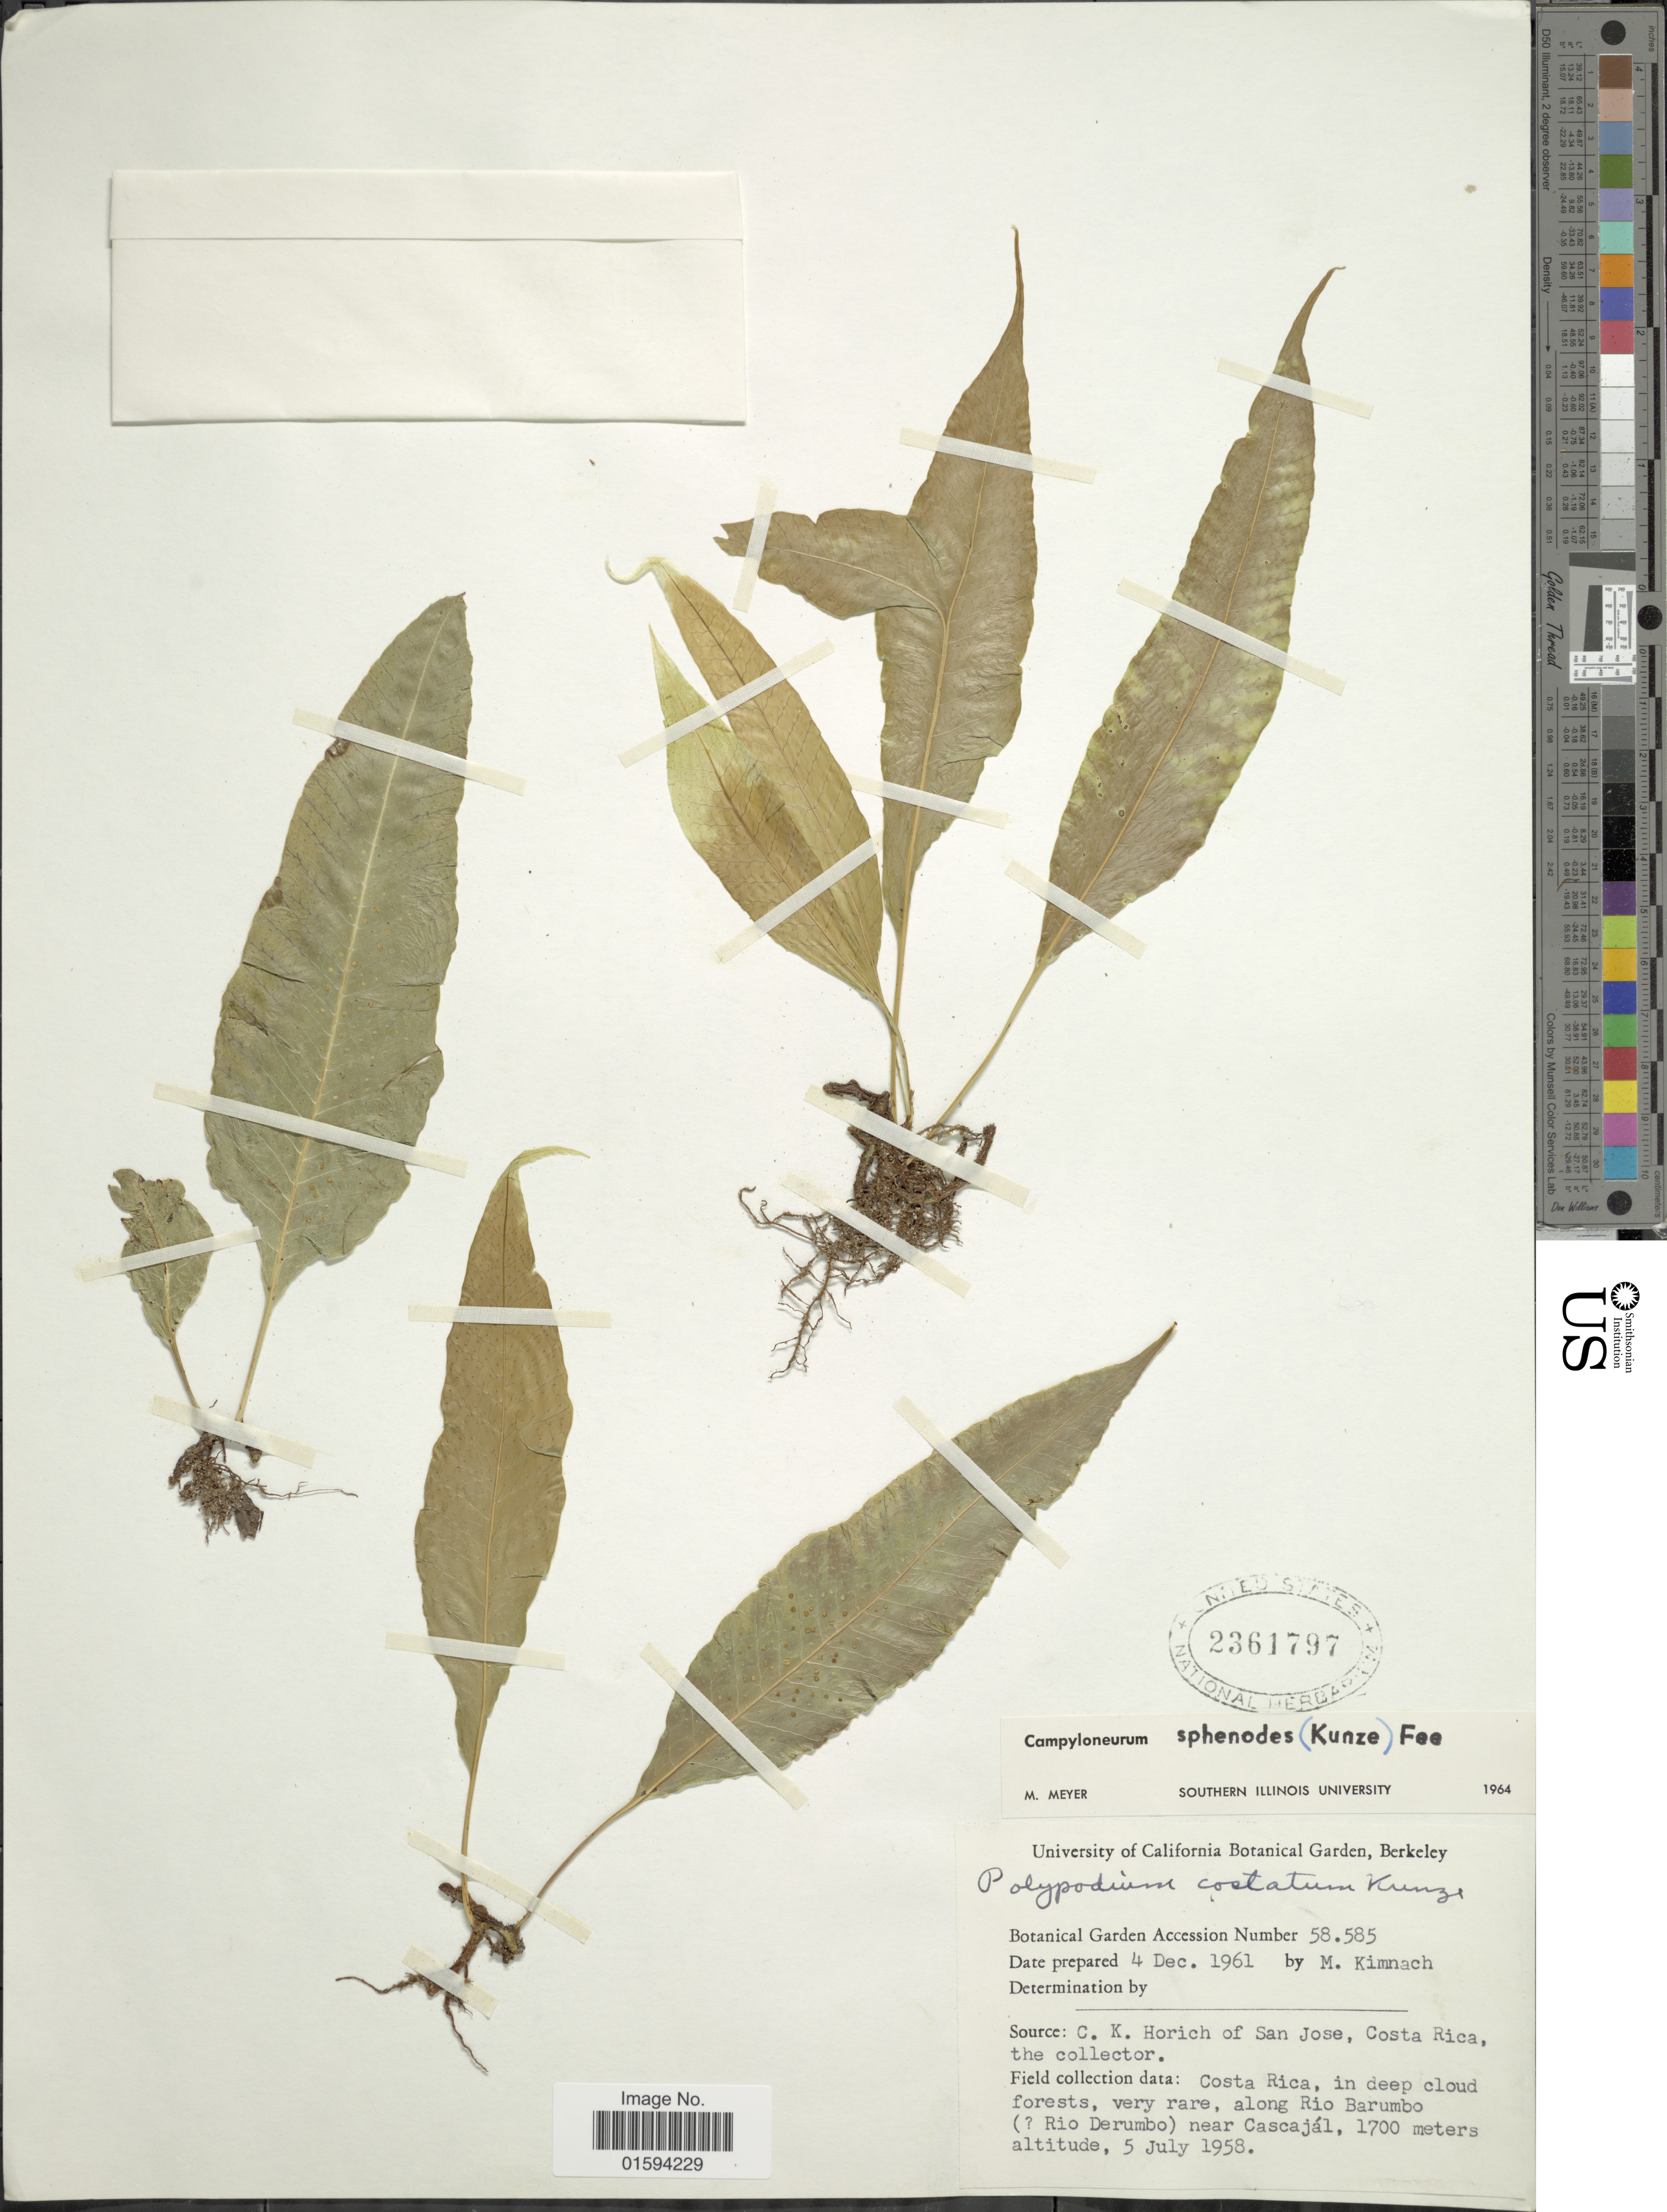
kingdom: Plantae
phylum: Tracheophyta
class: Polypodiopsida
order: Polypodiales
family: Polypodiaceae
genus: Polypodium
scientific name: Polypodium sphenodes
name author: Kunze ex Klotzsch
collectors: M. W. Kimnach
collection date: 1961-12-04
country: United States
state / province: California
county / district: Alameda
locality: University of California Botanical Garden, Berkeleym Botanical Garden Accession Number 58.585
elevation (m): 1700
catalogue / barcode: US 2361797